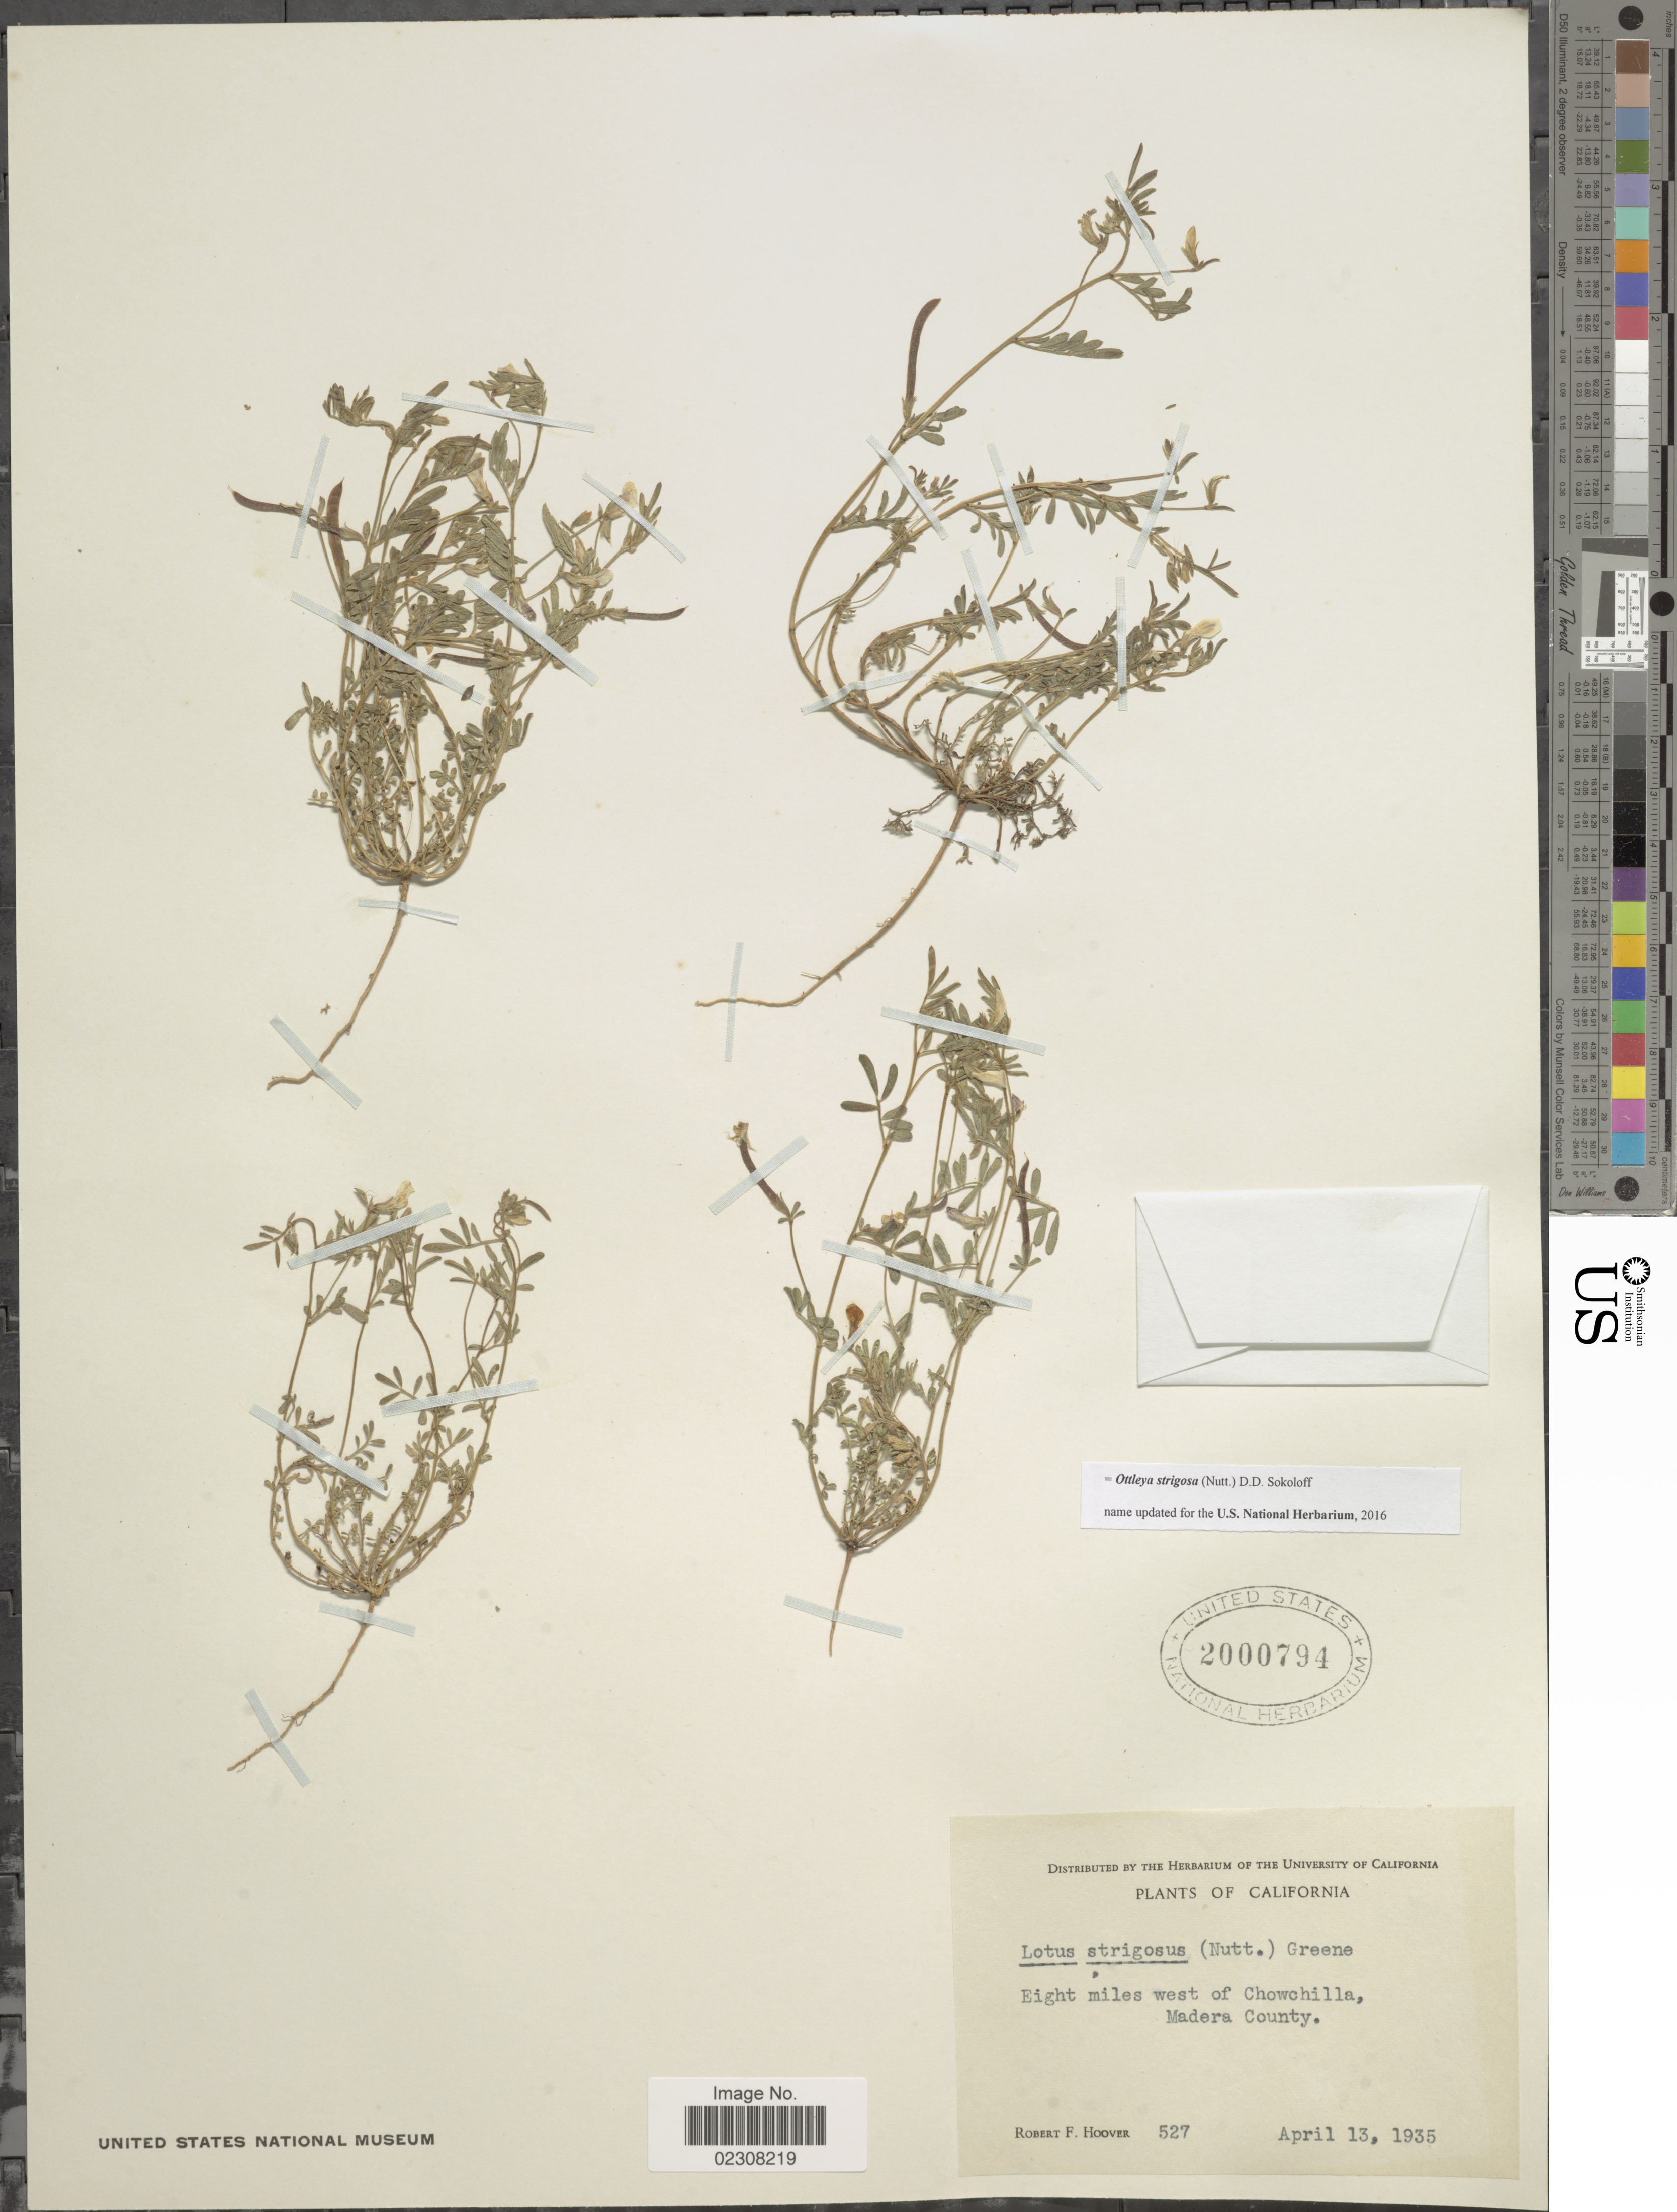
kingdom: Plantae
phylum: Tracheophyta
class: Magnoliopsida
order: Fabales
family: Fabaceae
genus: Ottleya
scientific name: Ottleya strigosa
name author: (Nutt.) D.D. Sokoloff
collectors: R. F. Hoover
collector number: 527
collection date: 1935-04-13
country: United States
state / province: California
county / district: Madera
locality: Eight miles west of Chowchilla, Madera County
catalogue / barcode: US 2000794